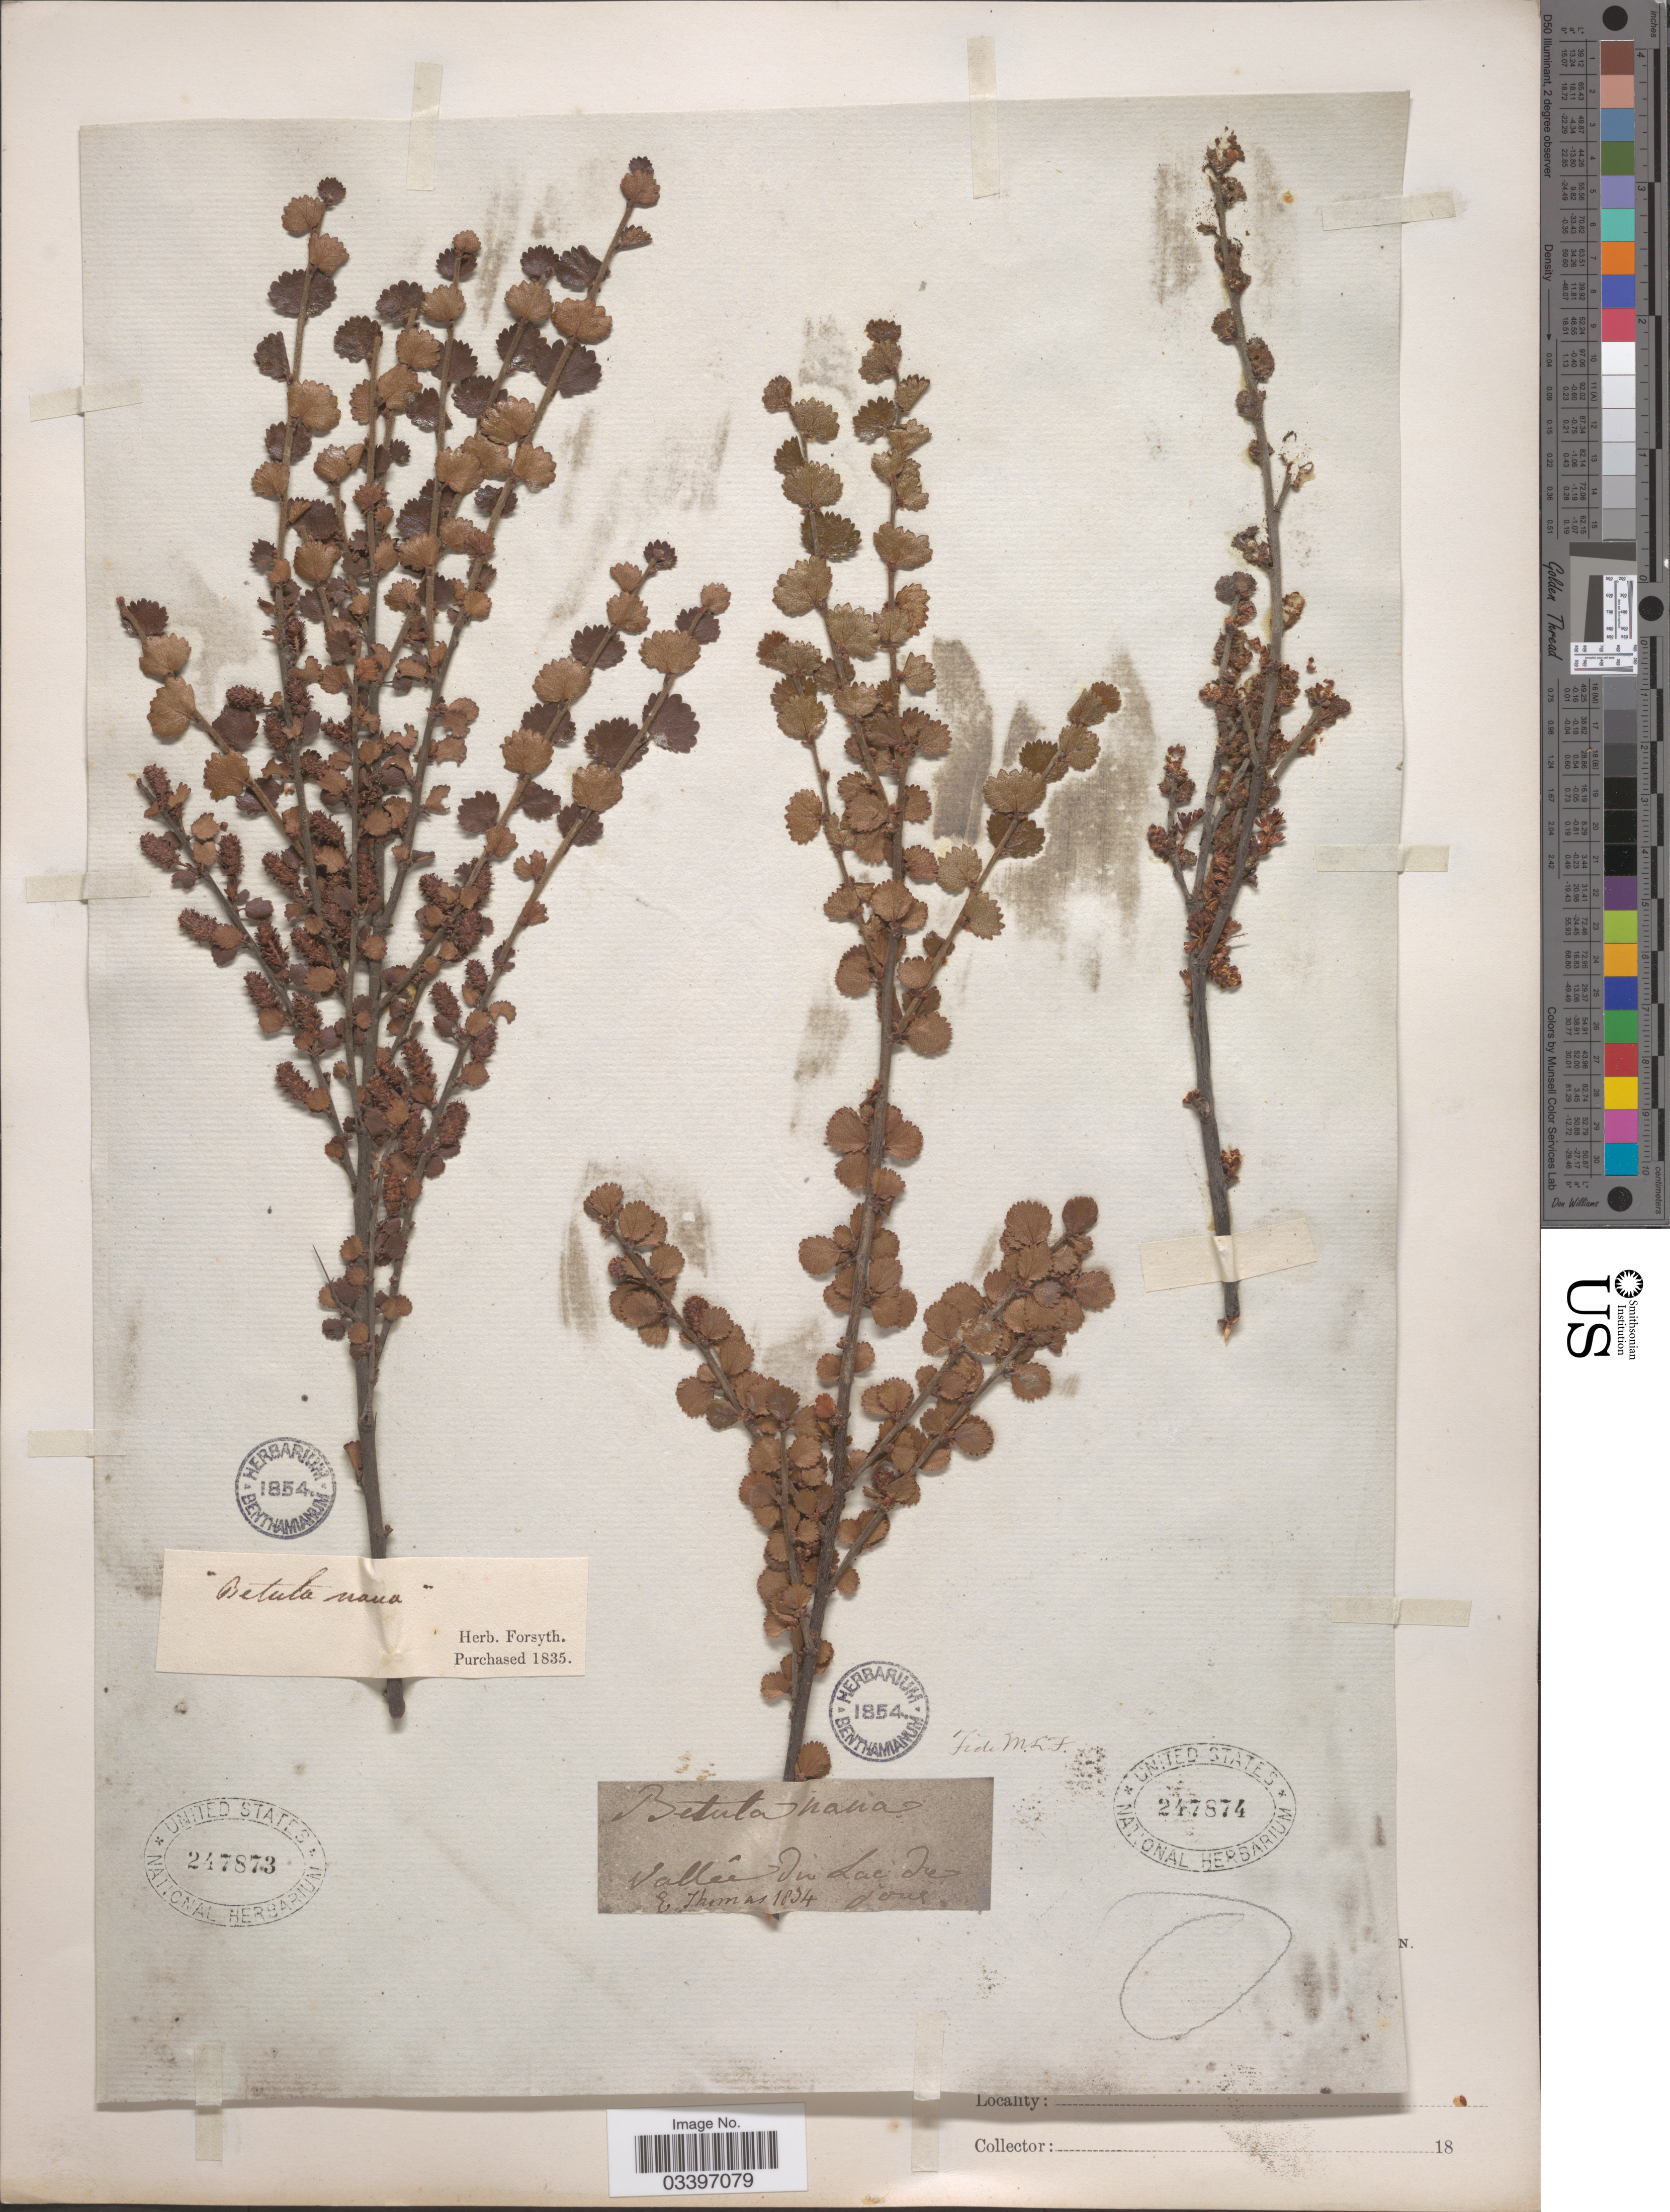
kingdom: Plantae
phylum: Tracheophyta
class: Magnoliopsida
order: Fagales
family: Betulaceae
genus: Betula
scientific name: Betula nana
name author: L.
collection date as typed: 18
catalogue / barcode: US 247874-2